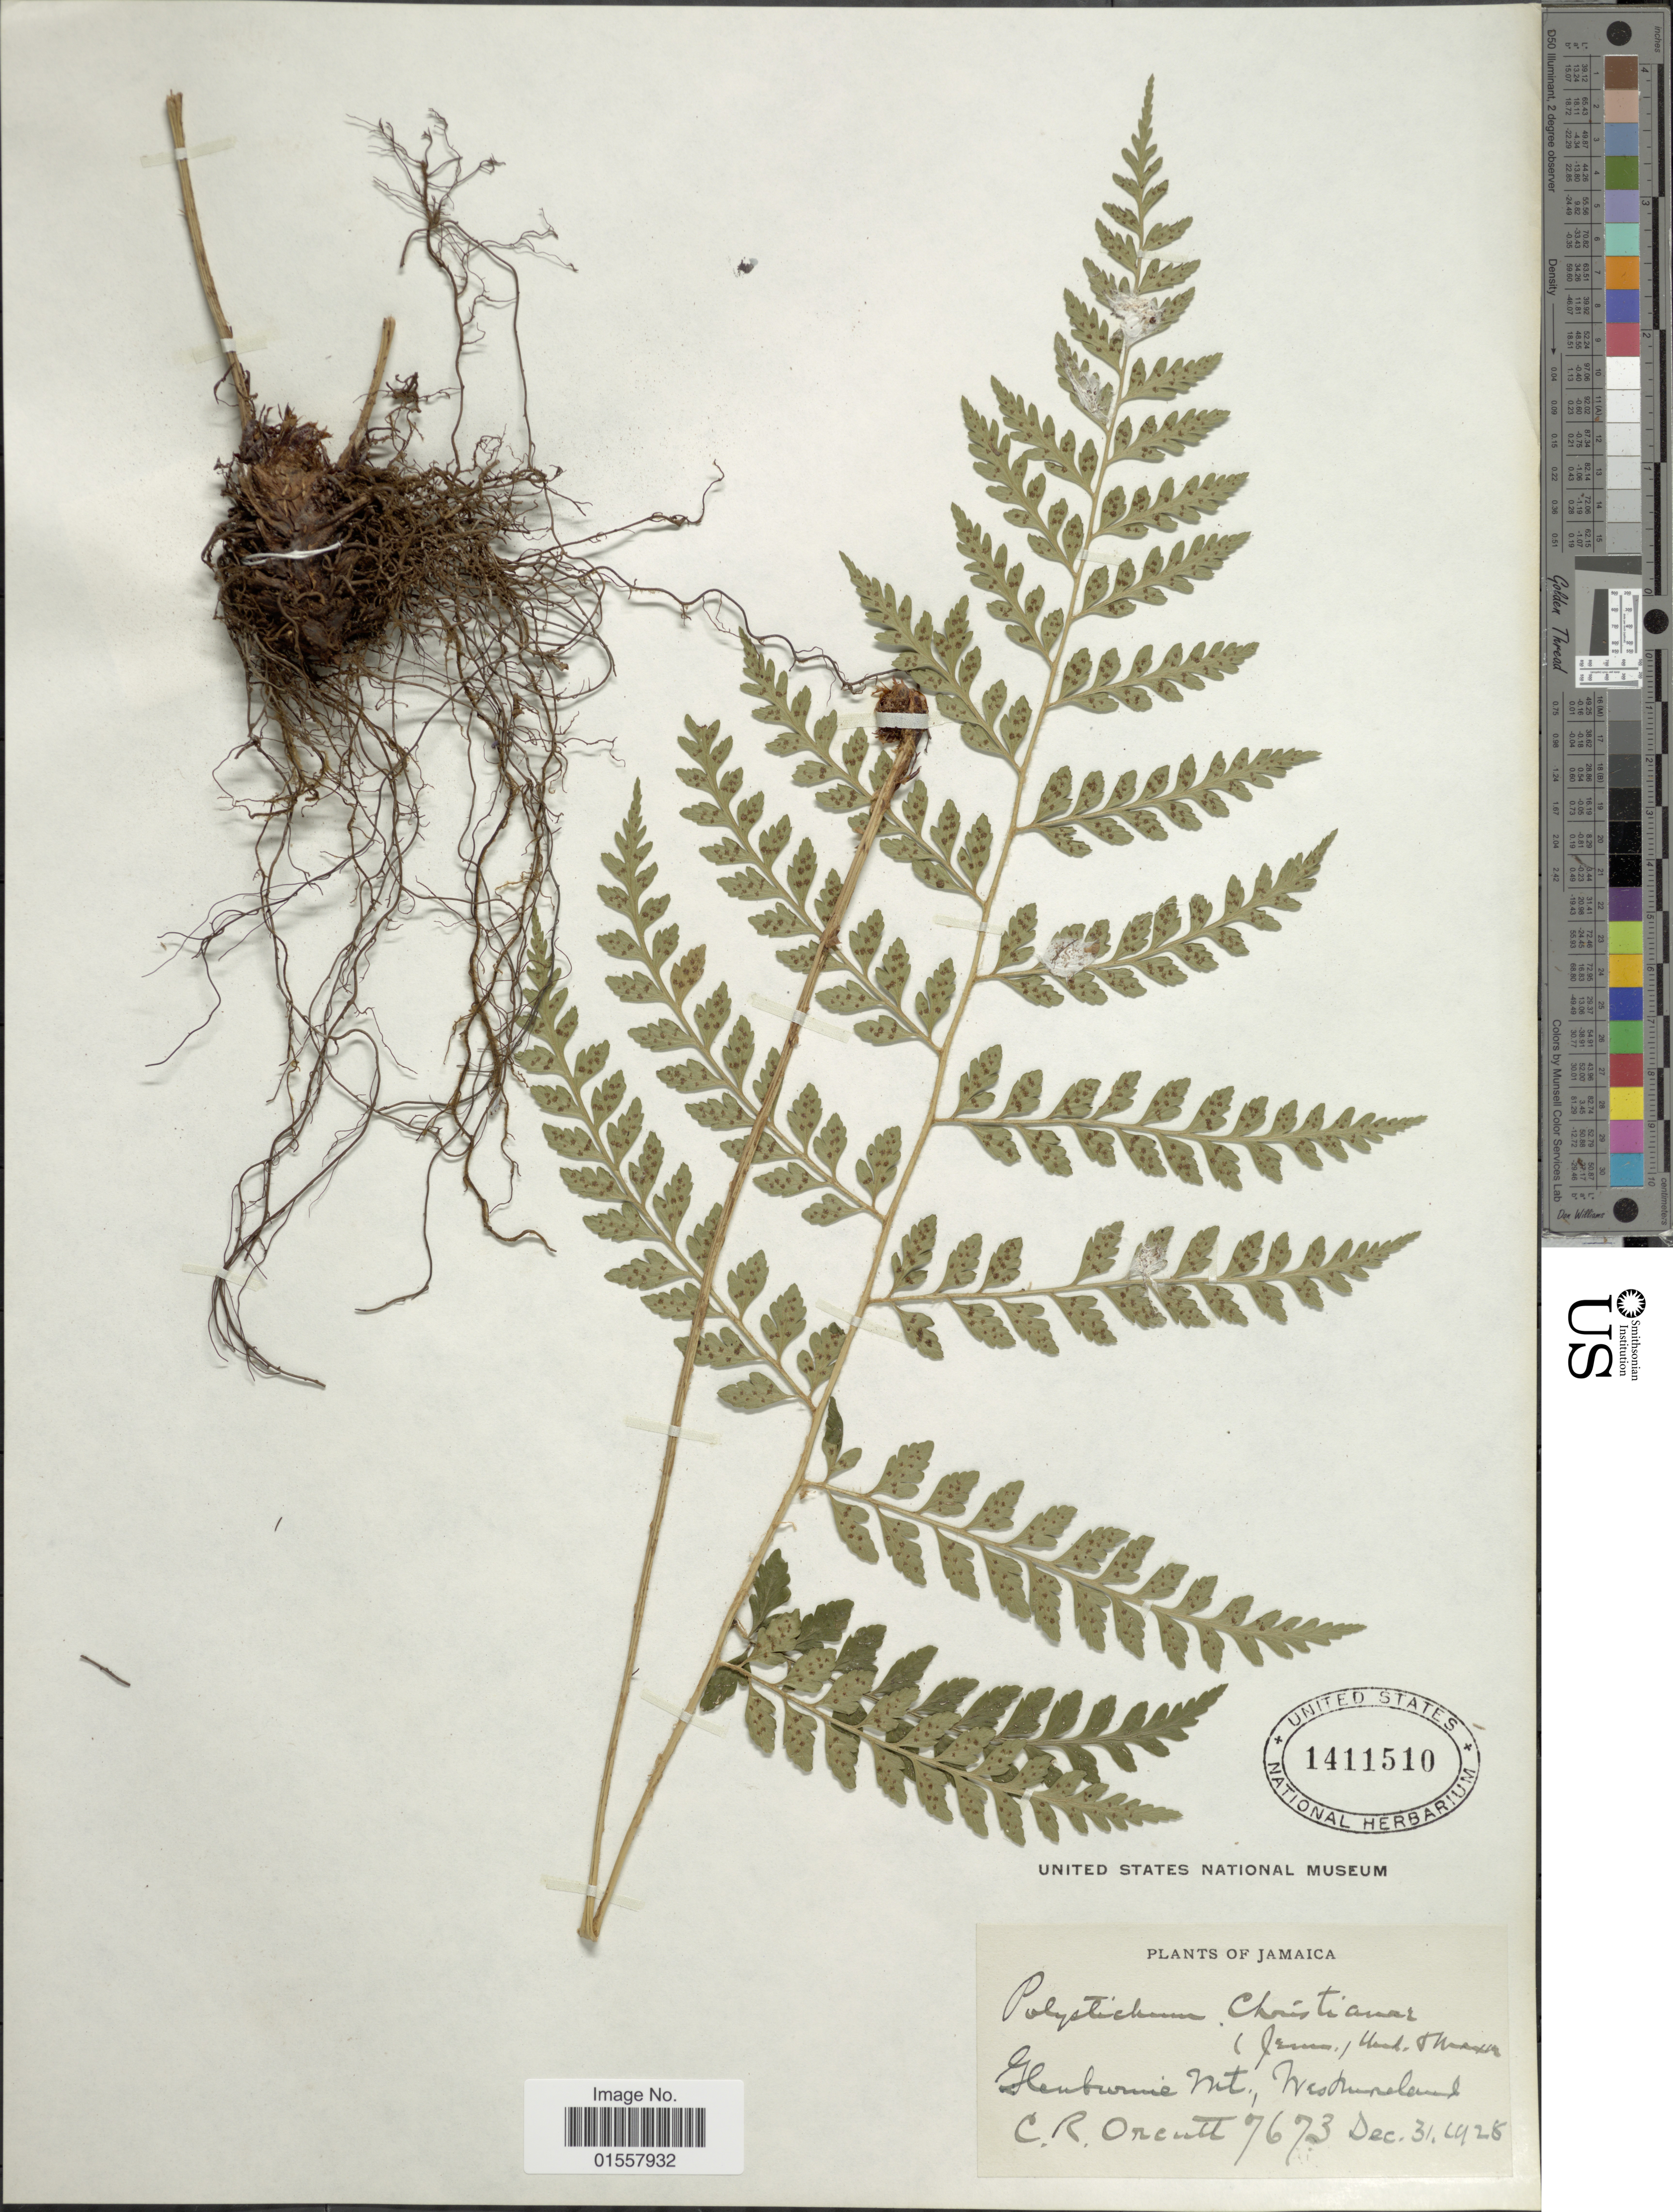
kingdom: Plantae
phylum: Tracheophyta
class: Polypodiopsida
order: Polypodiales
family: Dryopteridaceae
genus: Polystichum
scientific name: Polystichum christianae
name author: (Jenman) Underw. & Maxon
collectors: C. R. Orcutt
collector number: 7673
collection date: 1925-12-31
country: Jamaica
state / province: Westmoreland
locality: Glenburnie Mt., Westmoreland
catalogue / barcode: US 1411510